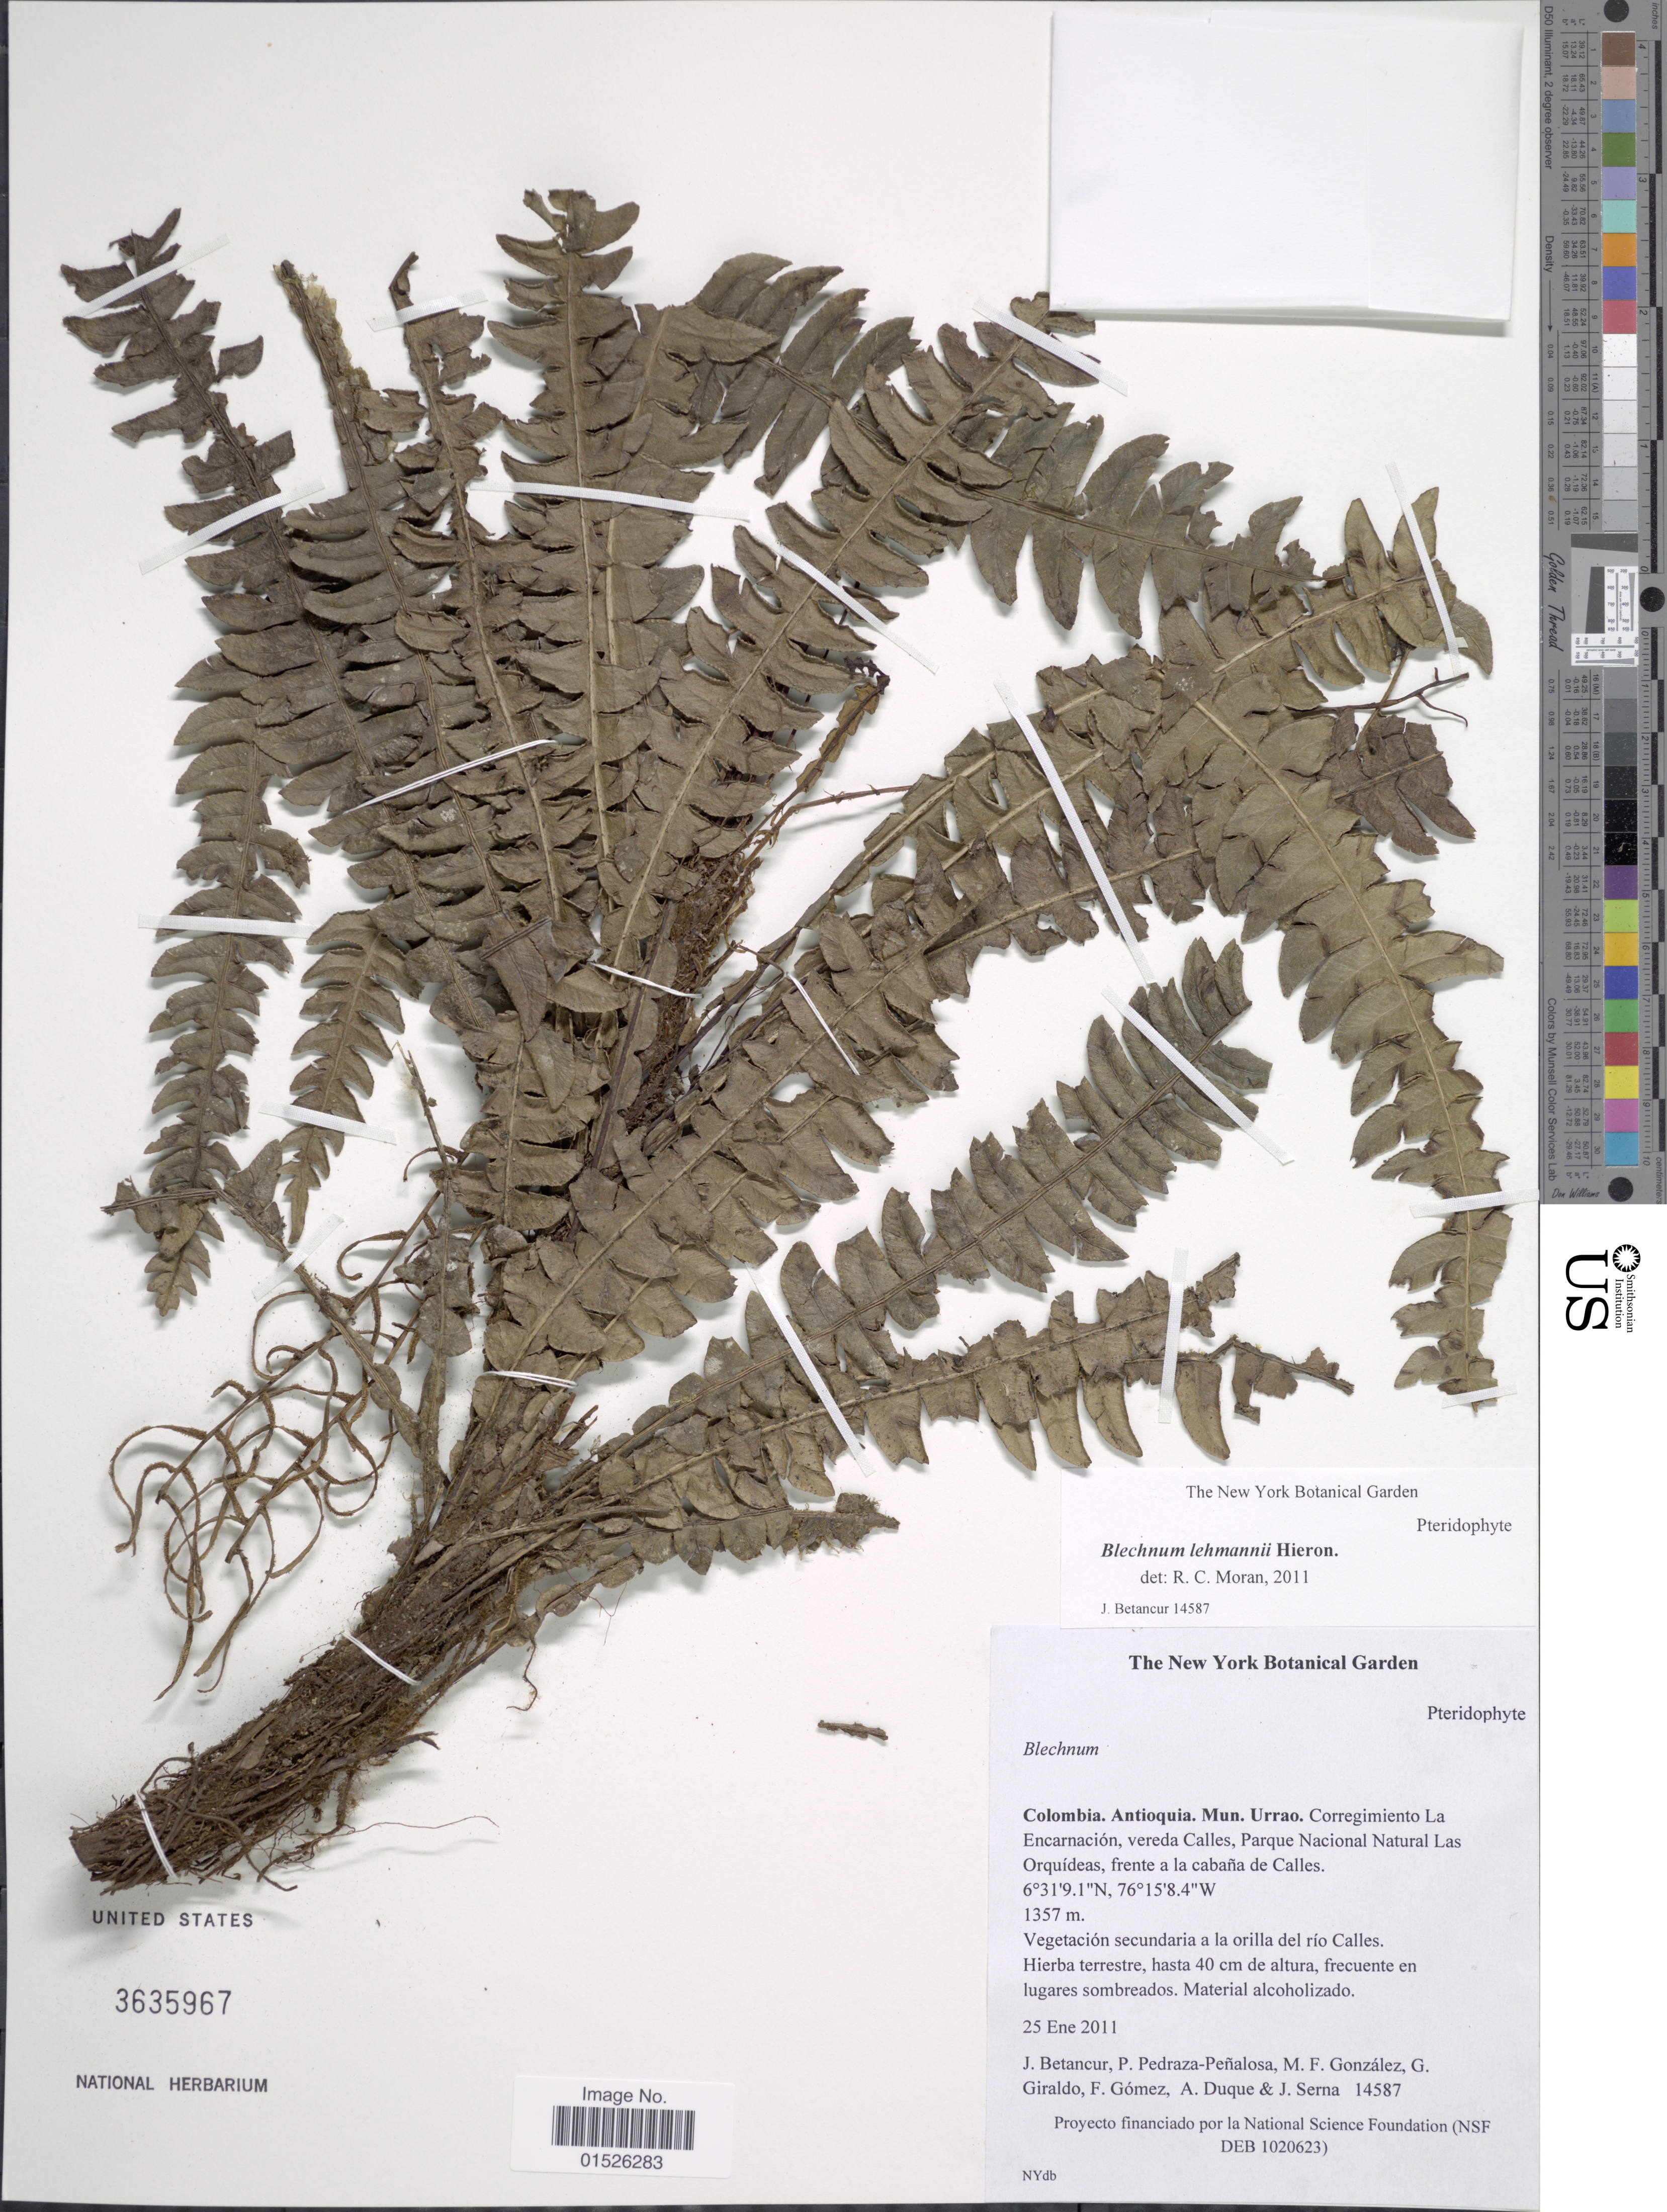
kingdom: Plantae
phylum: Tracheophyta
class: Polypodiopsida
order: Polypodiales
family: Blechnaceae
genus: Blechnum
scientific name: Blechnum lehmannii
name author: Hieron.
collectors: J. Betancur, P. Pedraza-Peñalosa, M. Gonzalez, G. Giraldo & et al.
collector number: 14587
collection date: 2011-01-25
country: Colombia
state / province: Antioquia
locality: Colombia, Antioquia. Mun. Urrao. Corregimiento La Encarnacion, vereda Calles, Parque Nacional Natural Las Orquideas, frente a la cabana de Calles.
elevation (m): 1357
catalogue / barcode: US 3635967